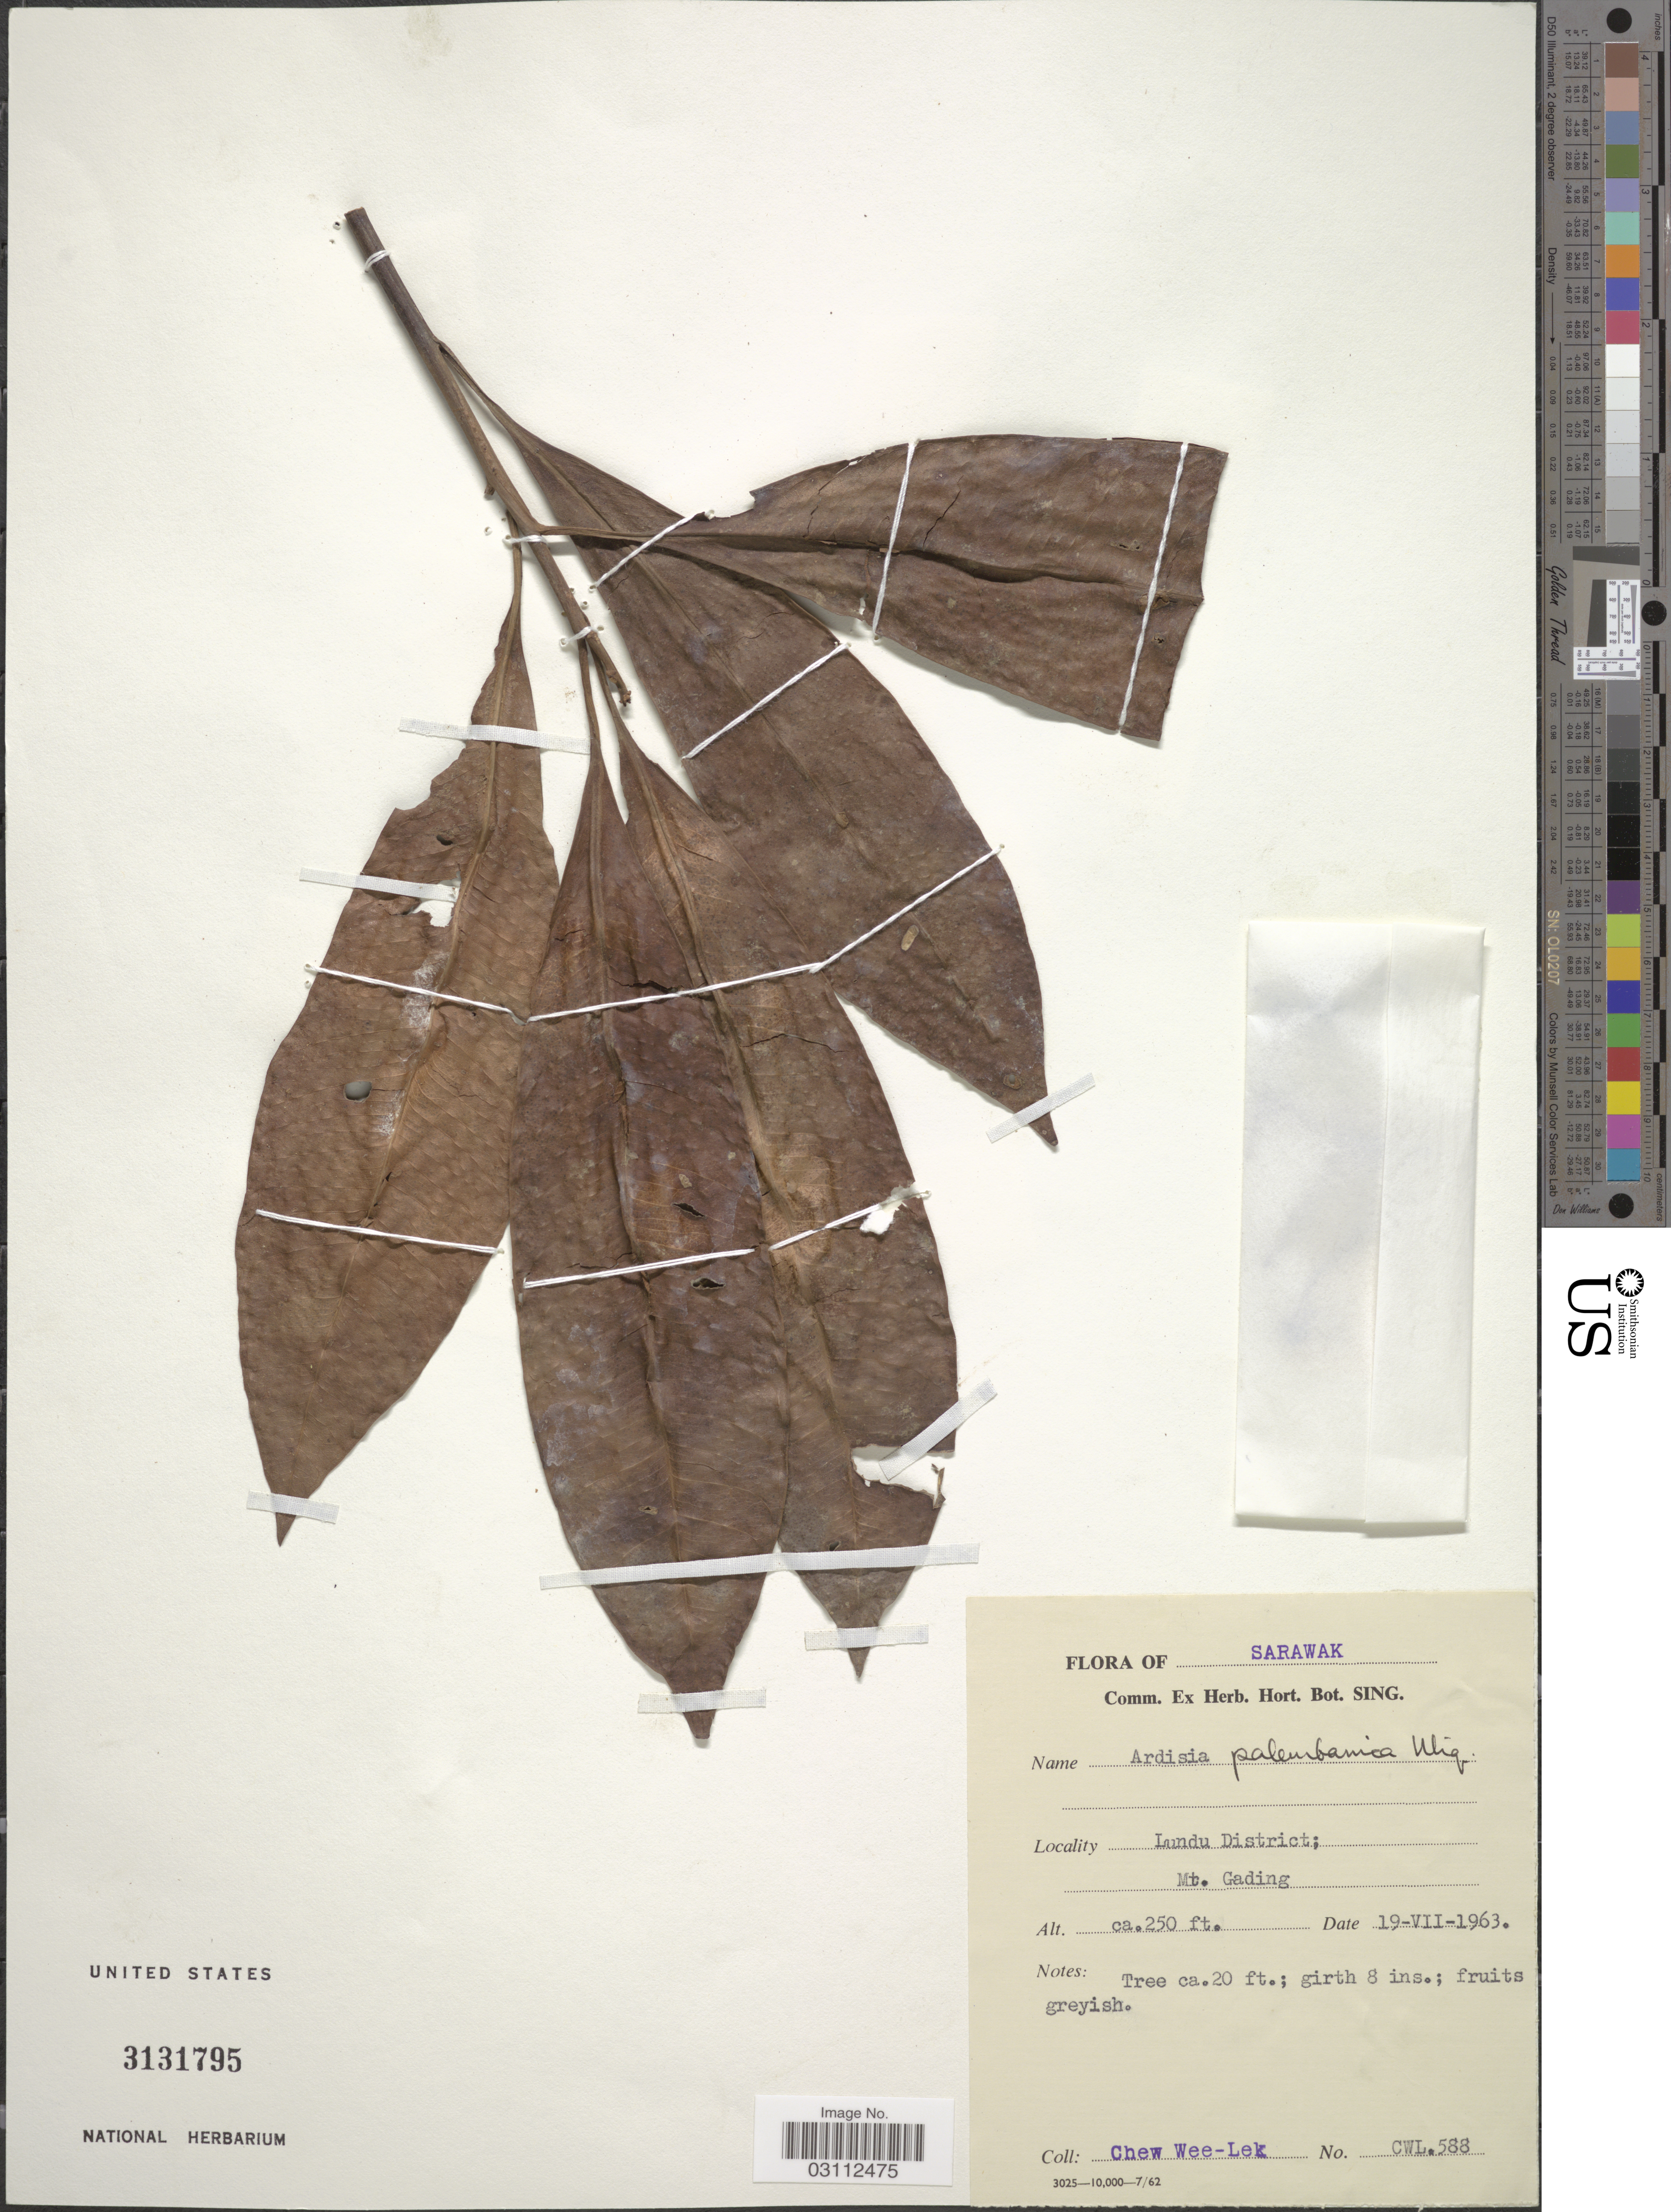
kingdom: Plantae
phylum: Tracheophyta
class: Magnoliopsida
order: Ericales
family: Primulaceae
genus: Ardisia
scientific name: Ardisia palembanica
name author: Miq.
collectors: W. Chew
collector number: CWL588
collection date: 1963-07-19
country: Malaysia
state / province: Sarawak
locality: Lundu District; Mt. Gading.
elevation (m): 76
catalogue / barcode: US 3131795